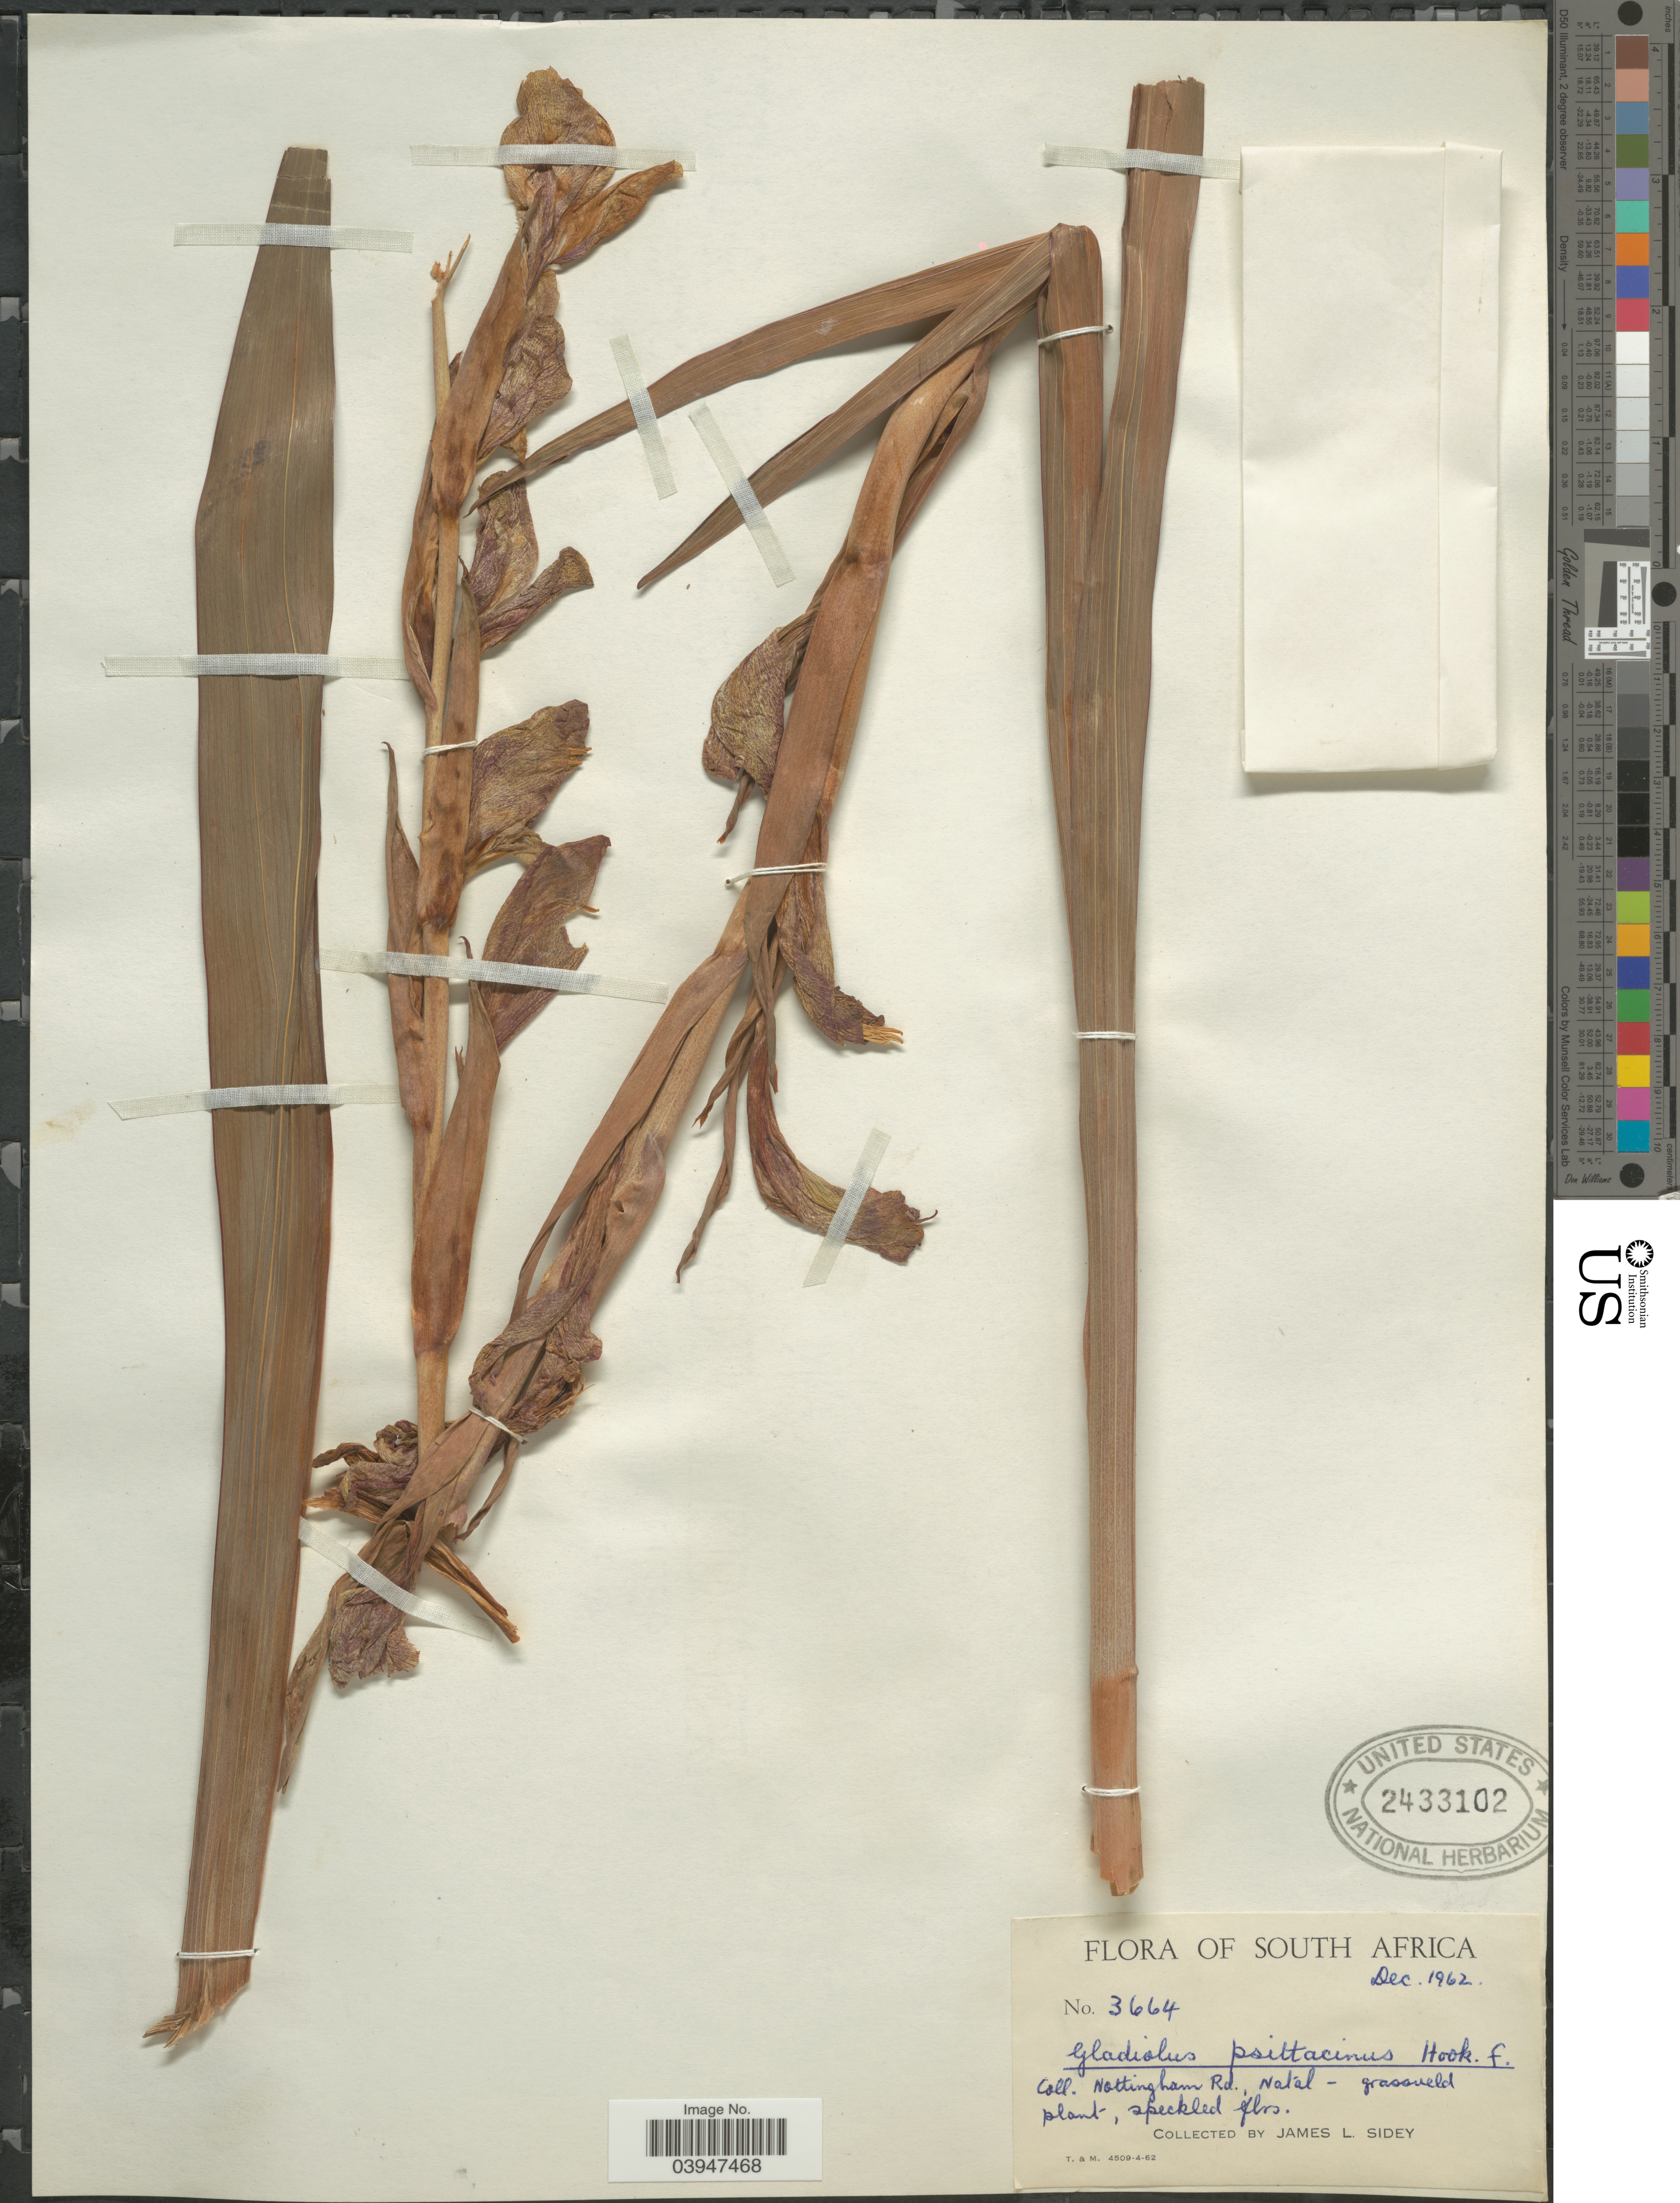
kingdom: Plantae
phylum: Tracheophyta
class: Liliopsida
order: Asparagales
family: Iridaceae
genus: Gladiolus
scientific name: Gladiolus psittacinus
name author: Hook.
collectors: J. L. Sidey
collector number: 3664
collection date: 1962-12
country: South Africa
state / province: KwaZulu-Natal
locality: Nottingham Rd., Natal.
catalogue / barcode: US 2433102